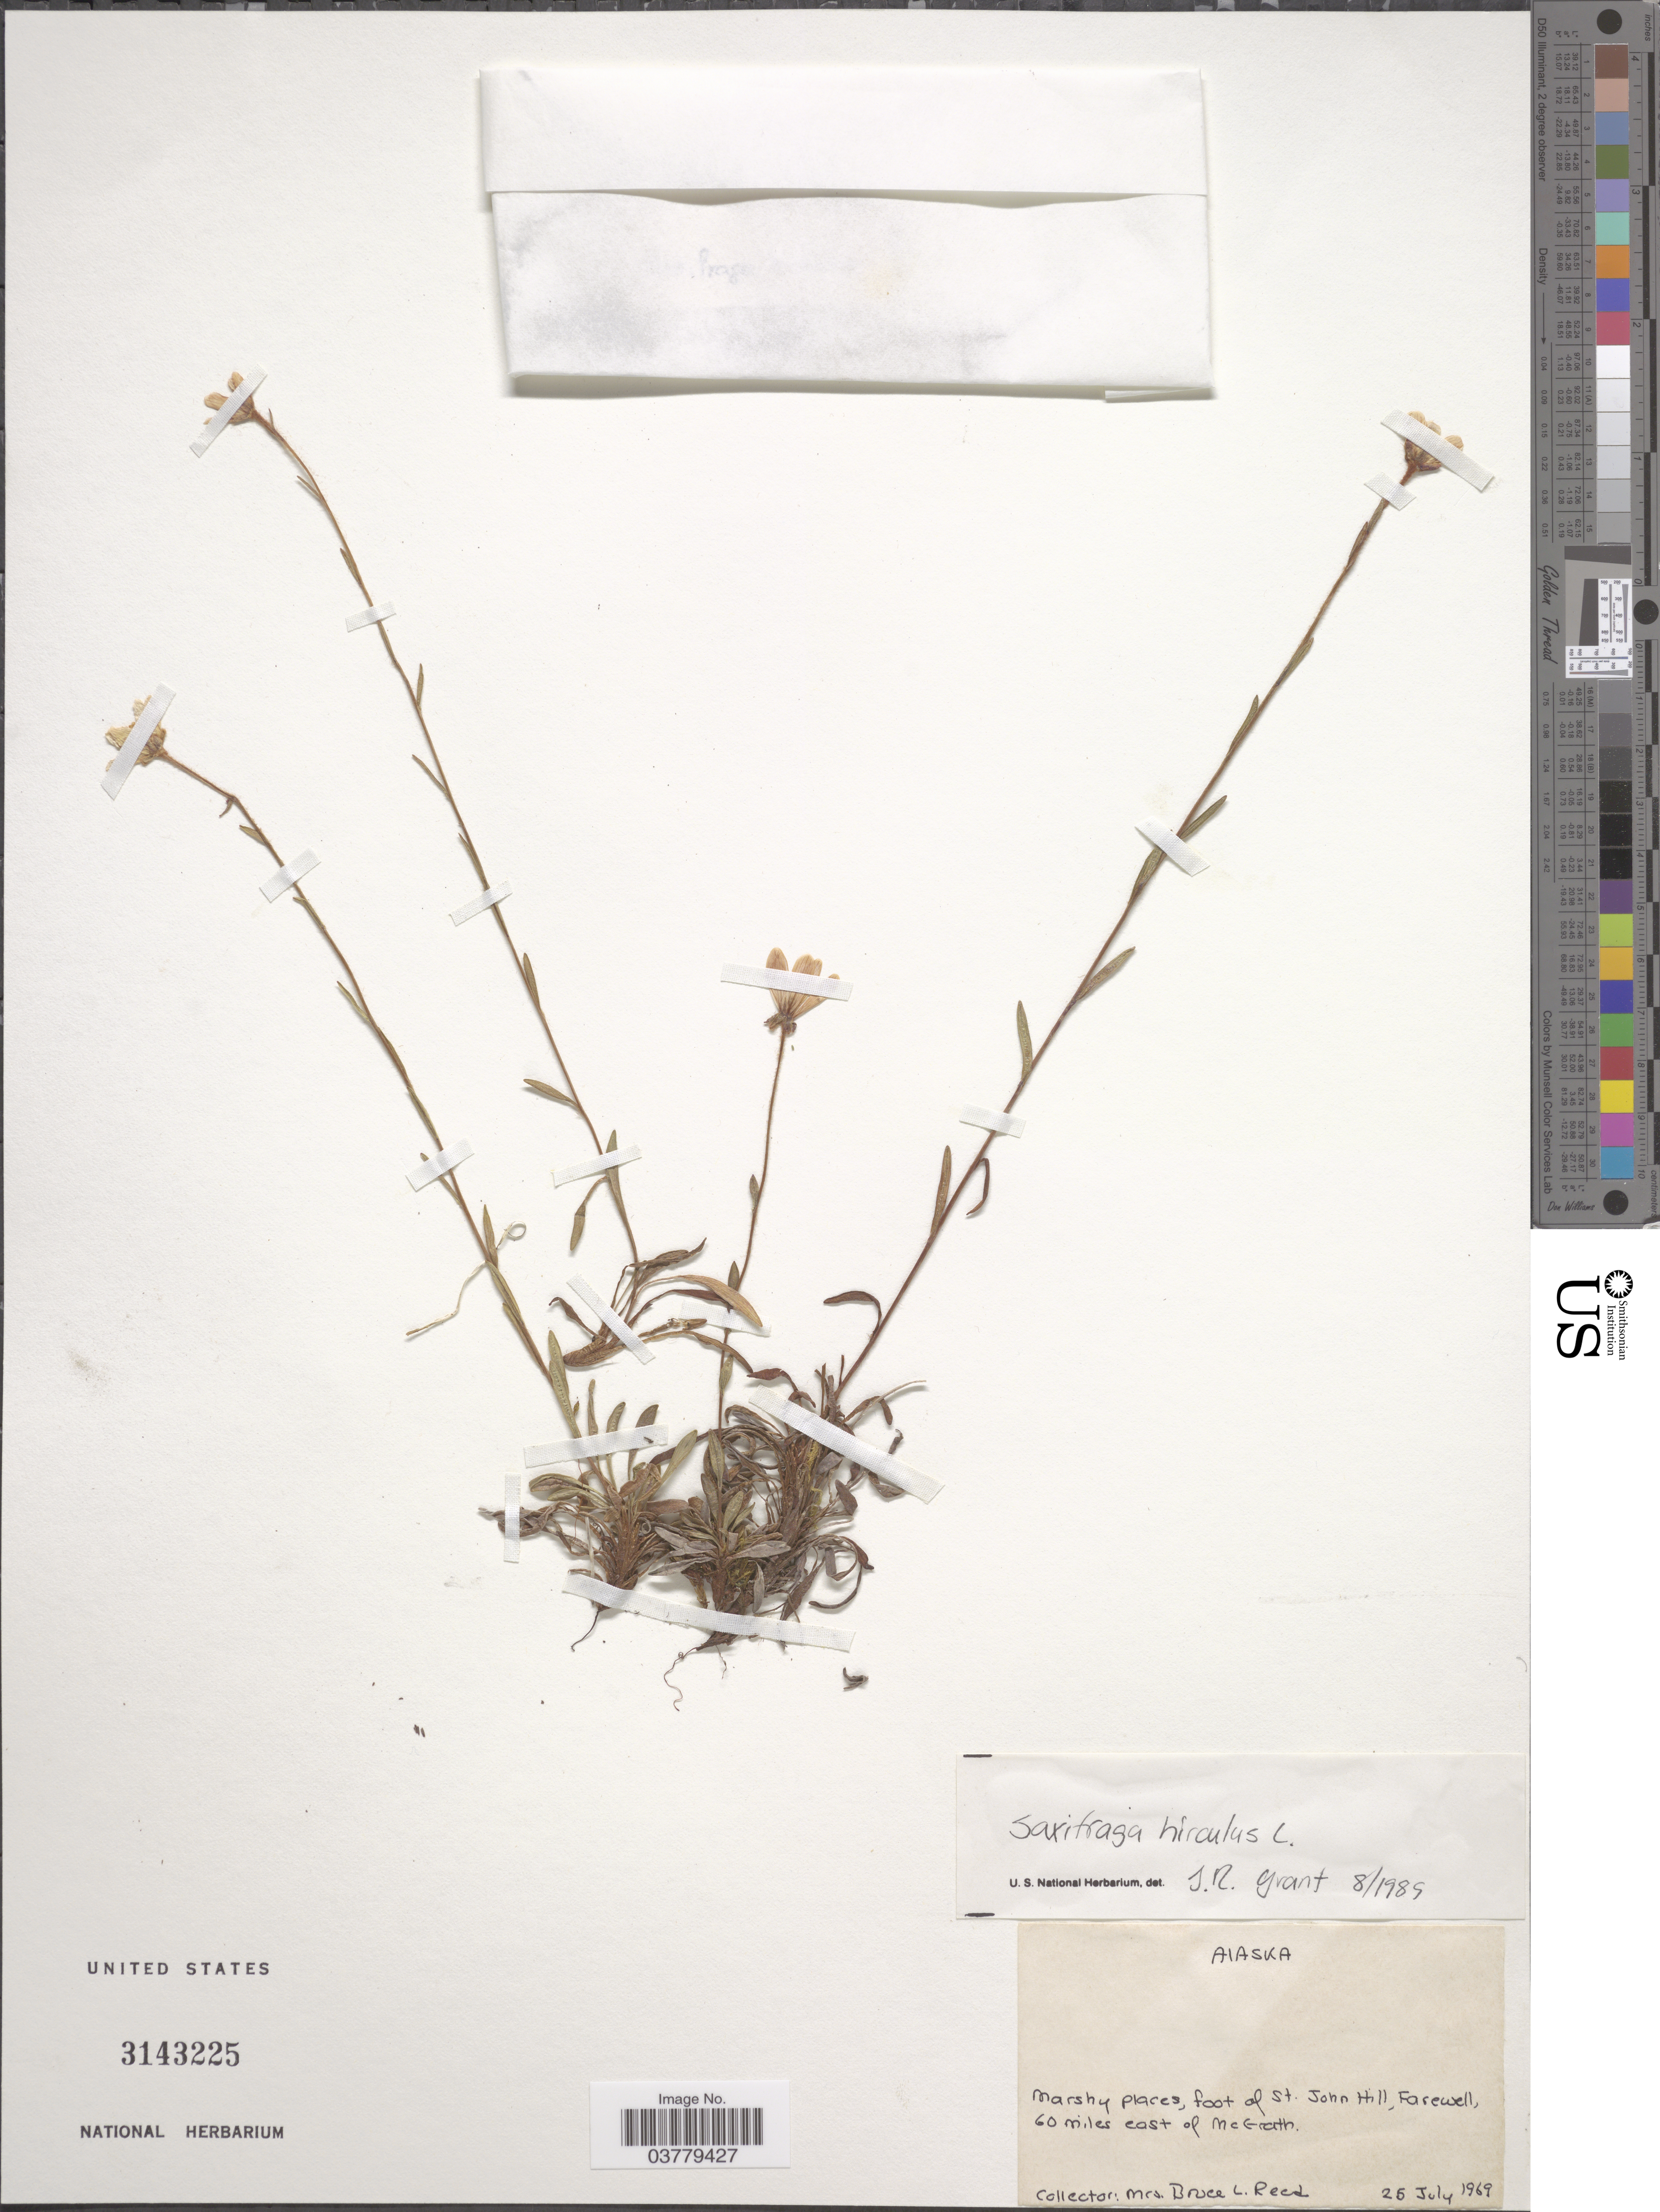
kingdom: Plantae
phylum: Tracheophyta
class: Magnoliopsida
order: Saxifragales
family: Saxifragaceae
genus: Saxifraga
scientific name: Saxifraga hirculus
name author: L.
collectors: B. Reed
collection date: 1969-07-25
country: United States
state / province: Alaska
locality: Foot of St. John Hill, Farewell, 60 miles east of McGrath.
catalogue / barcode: US 3143225